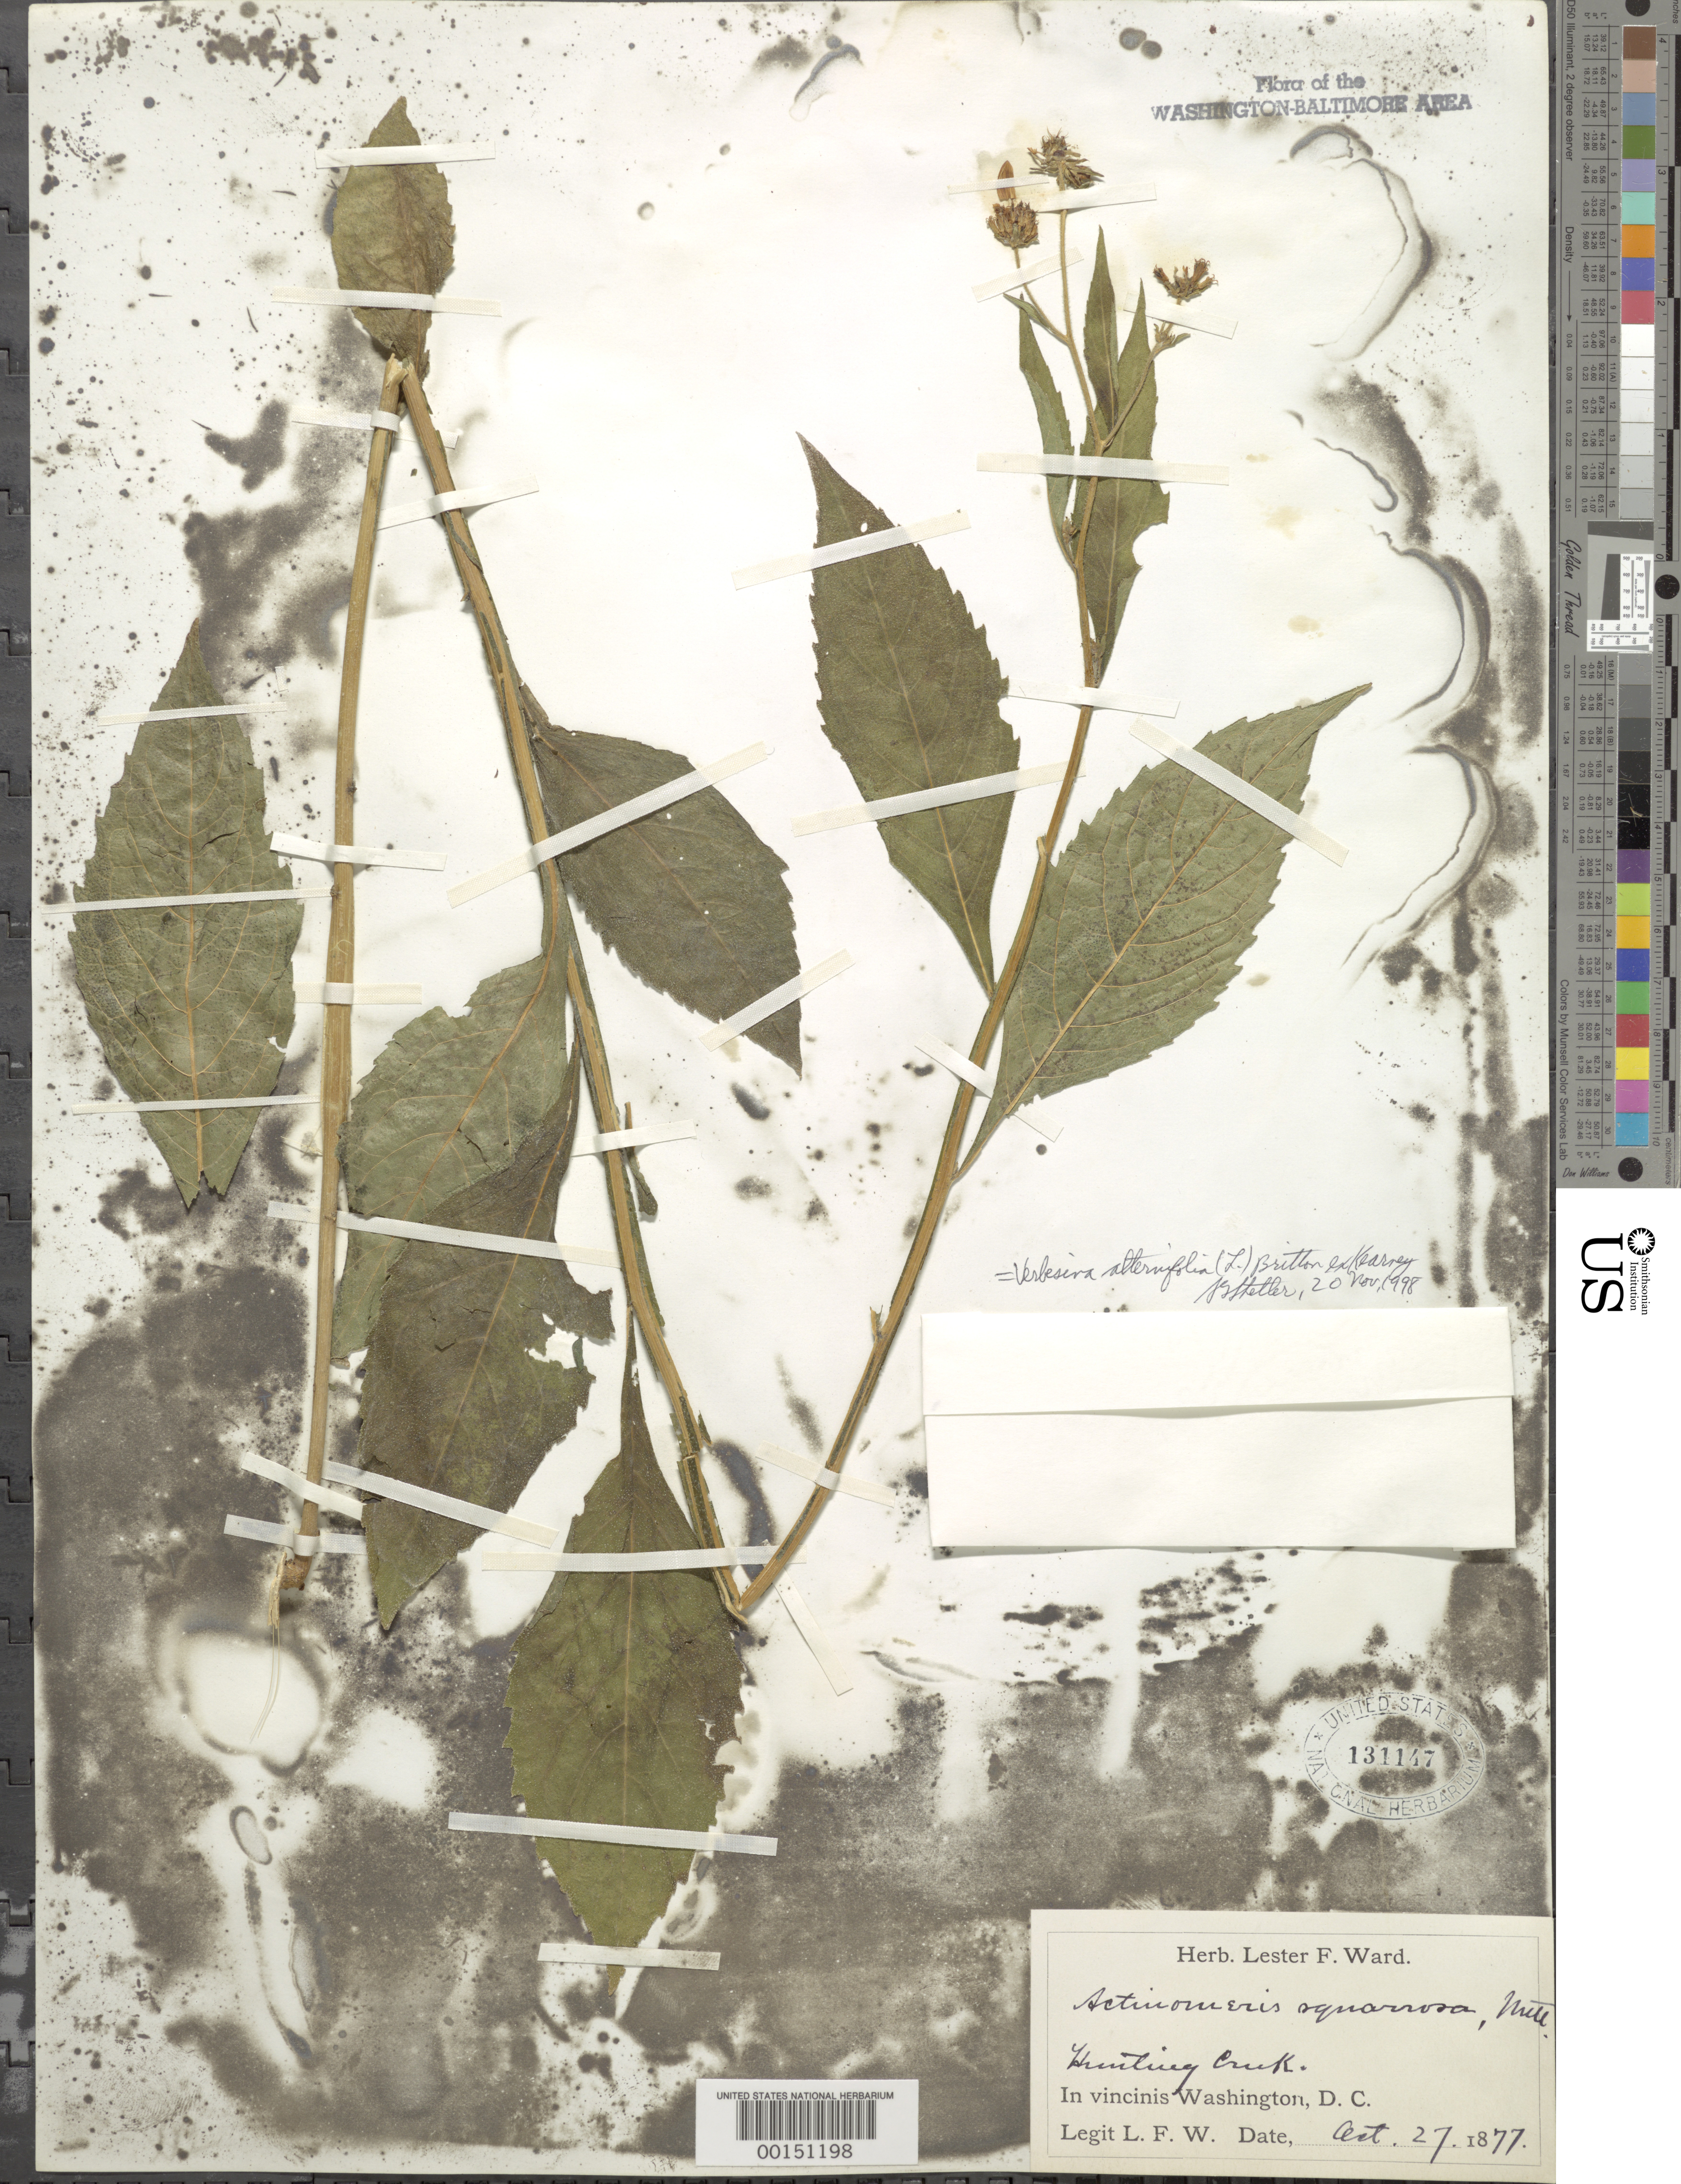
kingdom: Plantae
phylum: Tracheophyta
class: Magnoliopsida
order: Asterales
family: Asteraceae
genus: Verbesina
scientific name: Verbesina alternifolia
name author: (L.) Britton ex Kearney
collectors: L. F. Ward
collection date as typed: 27 Oct 1877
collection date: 1877-10-27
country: United States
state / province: Virginia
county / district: Fairfax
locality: Hunting Creek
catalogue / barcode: US 131147